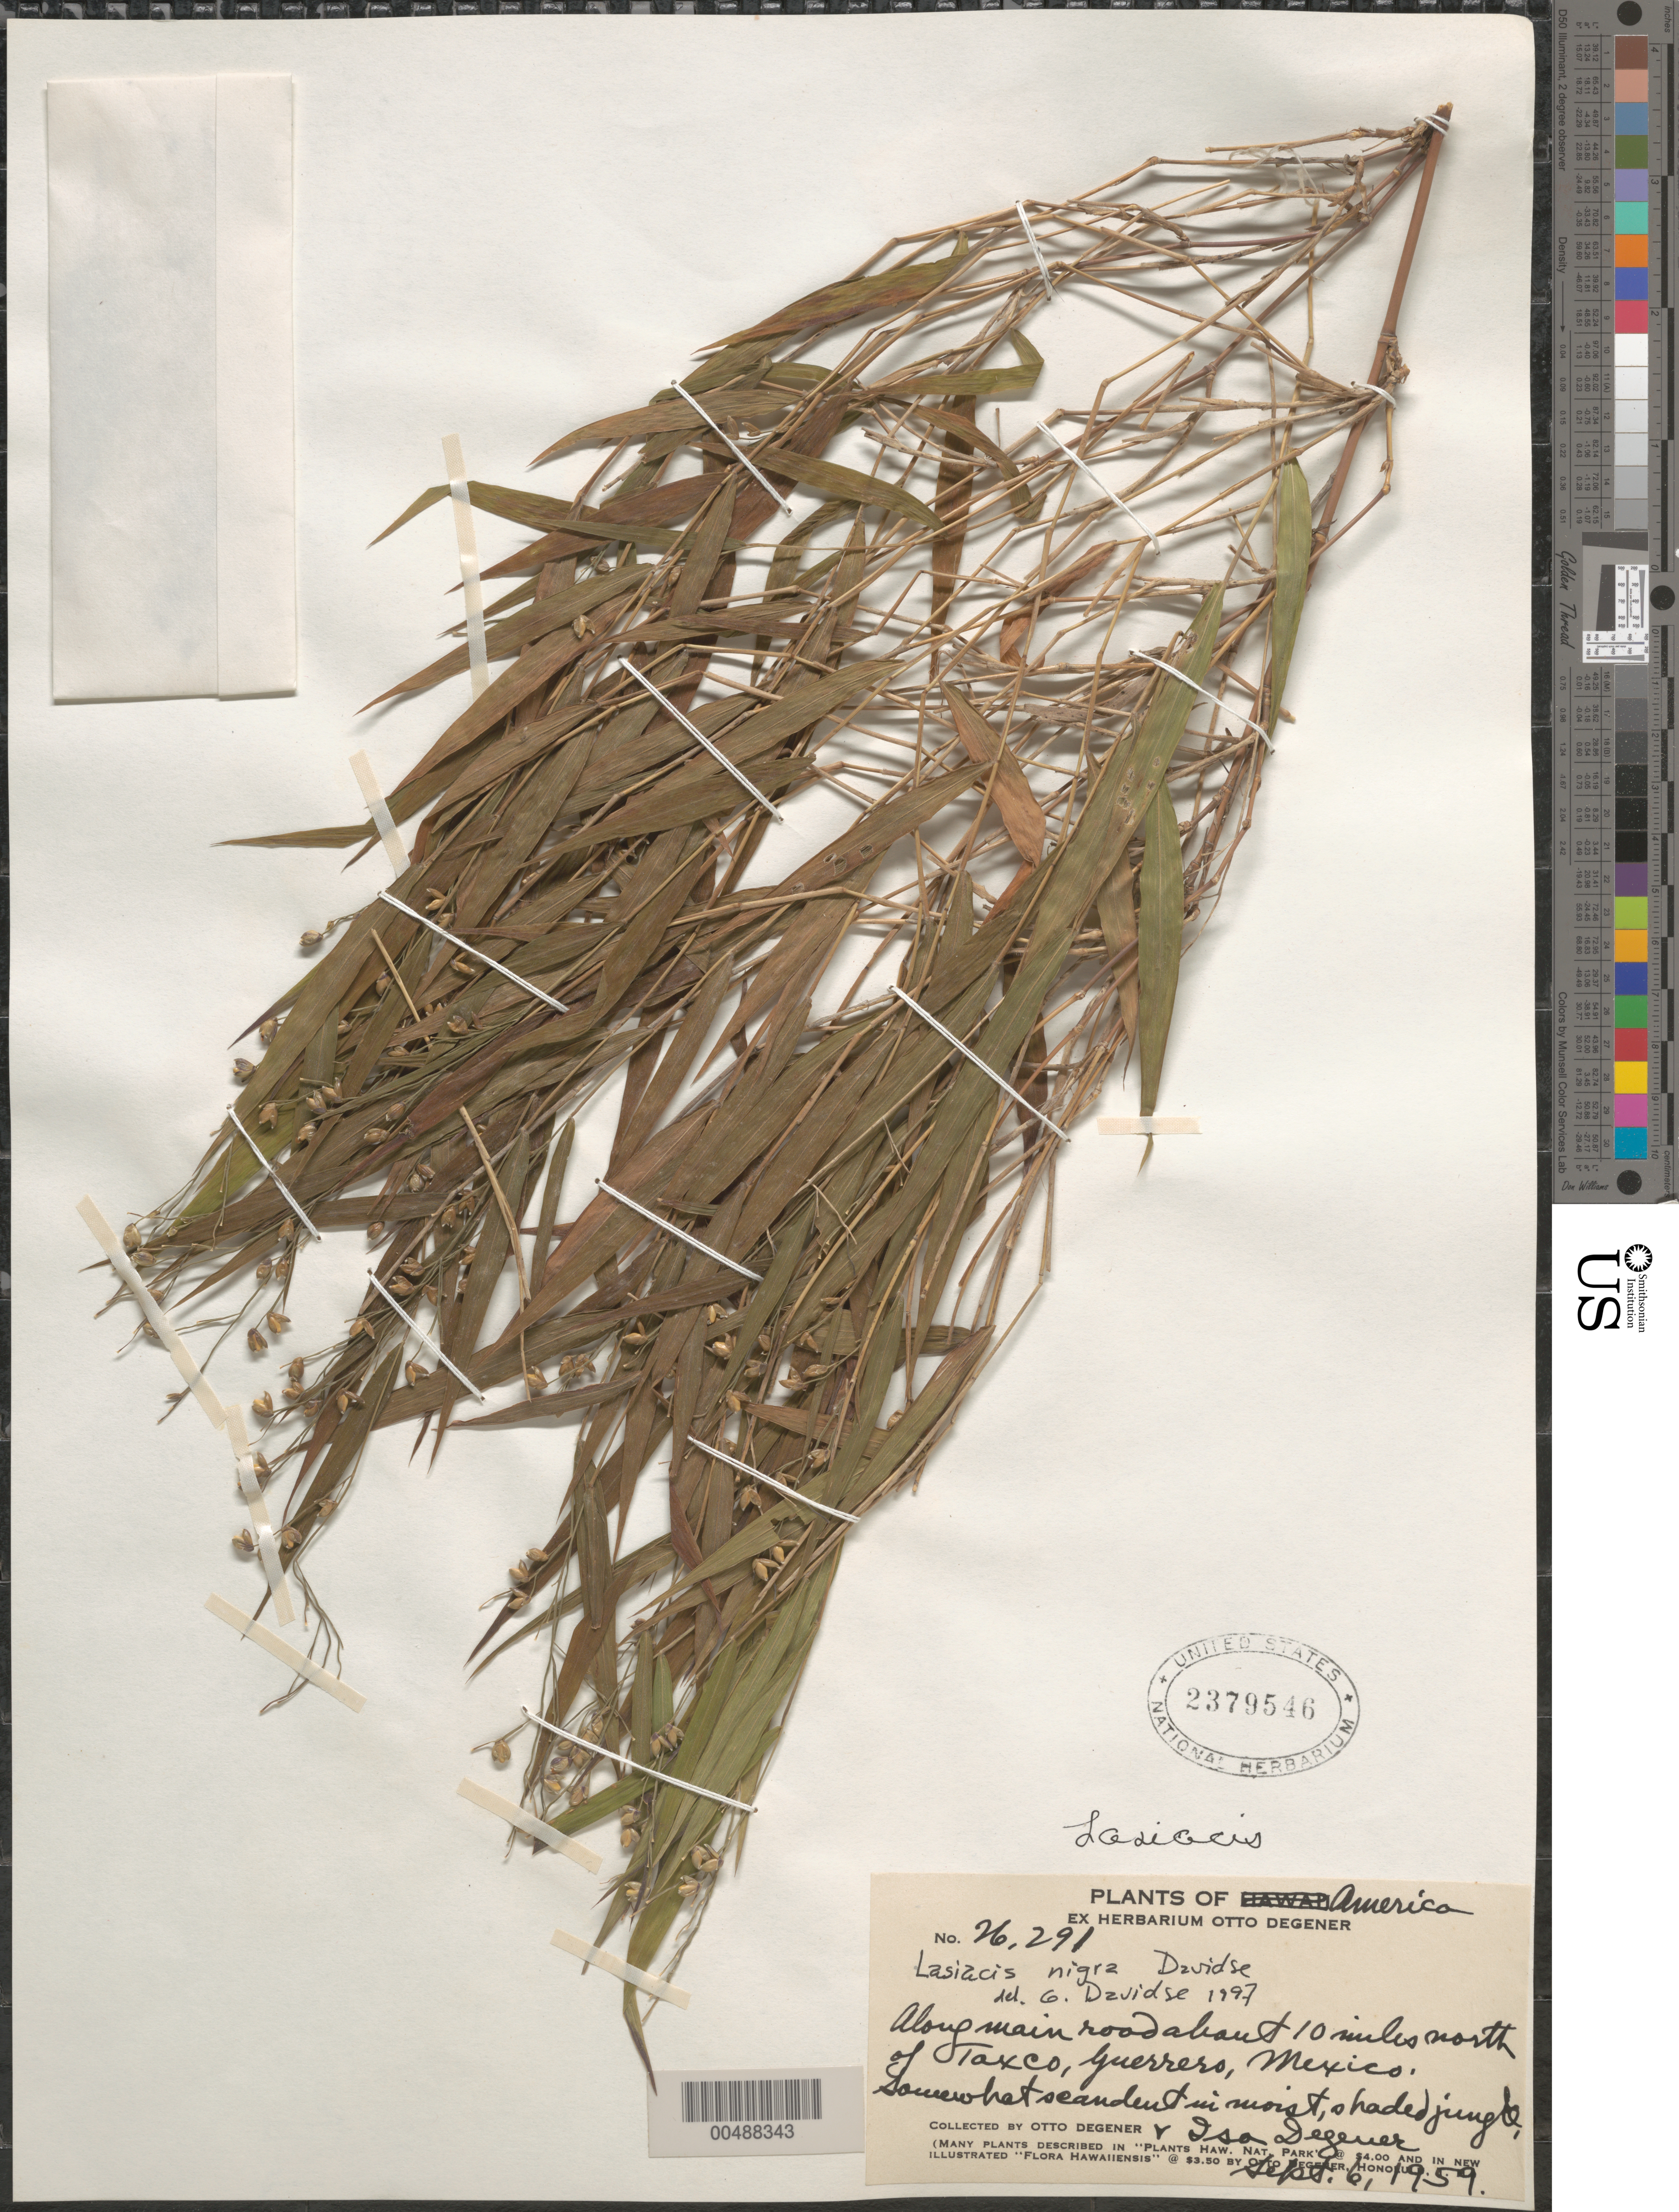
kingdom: Plantae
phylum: Tracheophyta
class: Liliopsida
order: Poales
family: Poaceae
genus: Lasiacis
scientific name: Lasiacis maxonii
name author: Swallen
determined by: Davidse, Gerrit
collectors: O. Degener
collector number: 26291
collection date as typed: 6 Sep 1959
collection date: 1959-09-06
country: Mexico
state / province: Guerrero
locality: Along main rd about 10 mi N of Taxco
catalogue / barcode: US 2379546